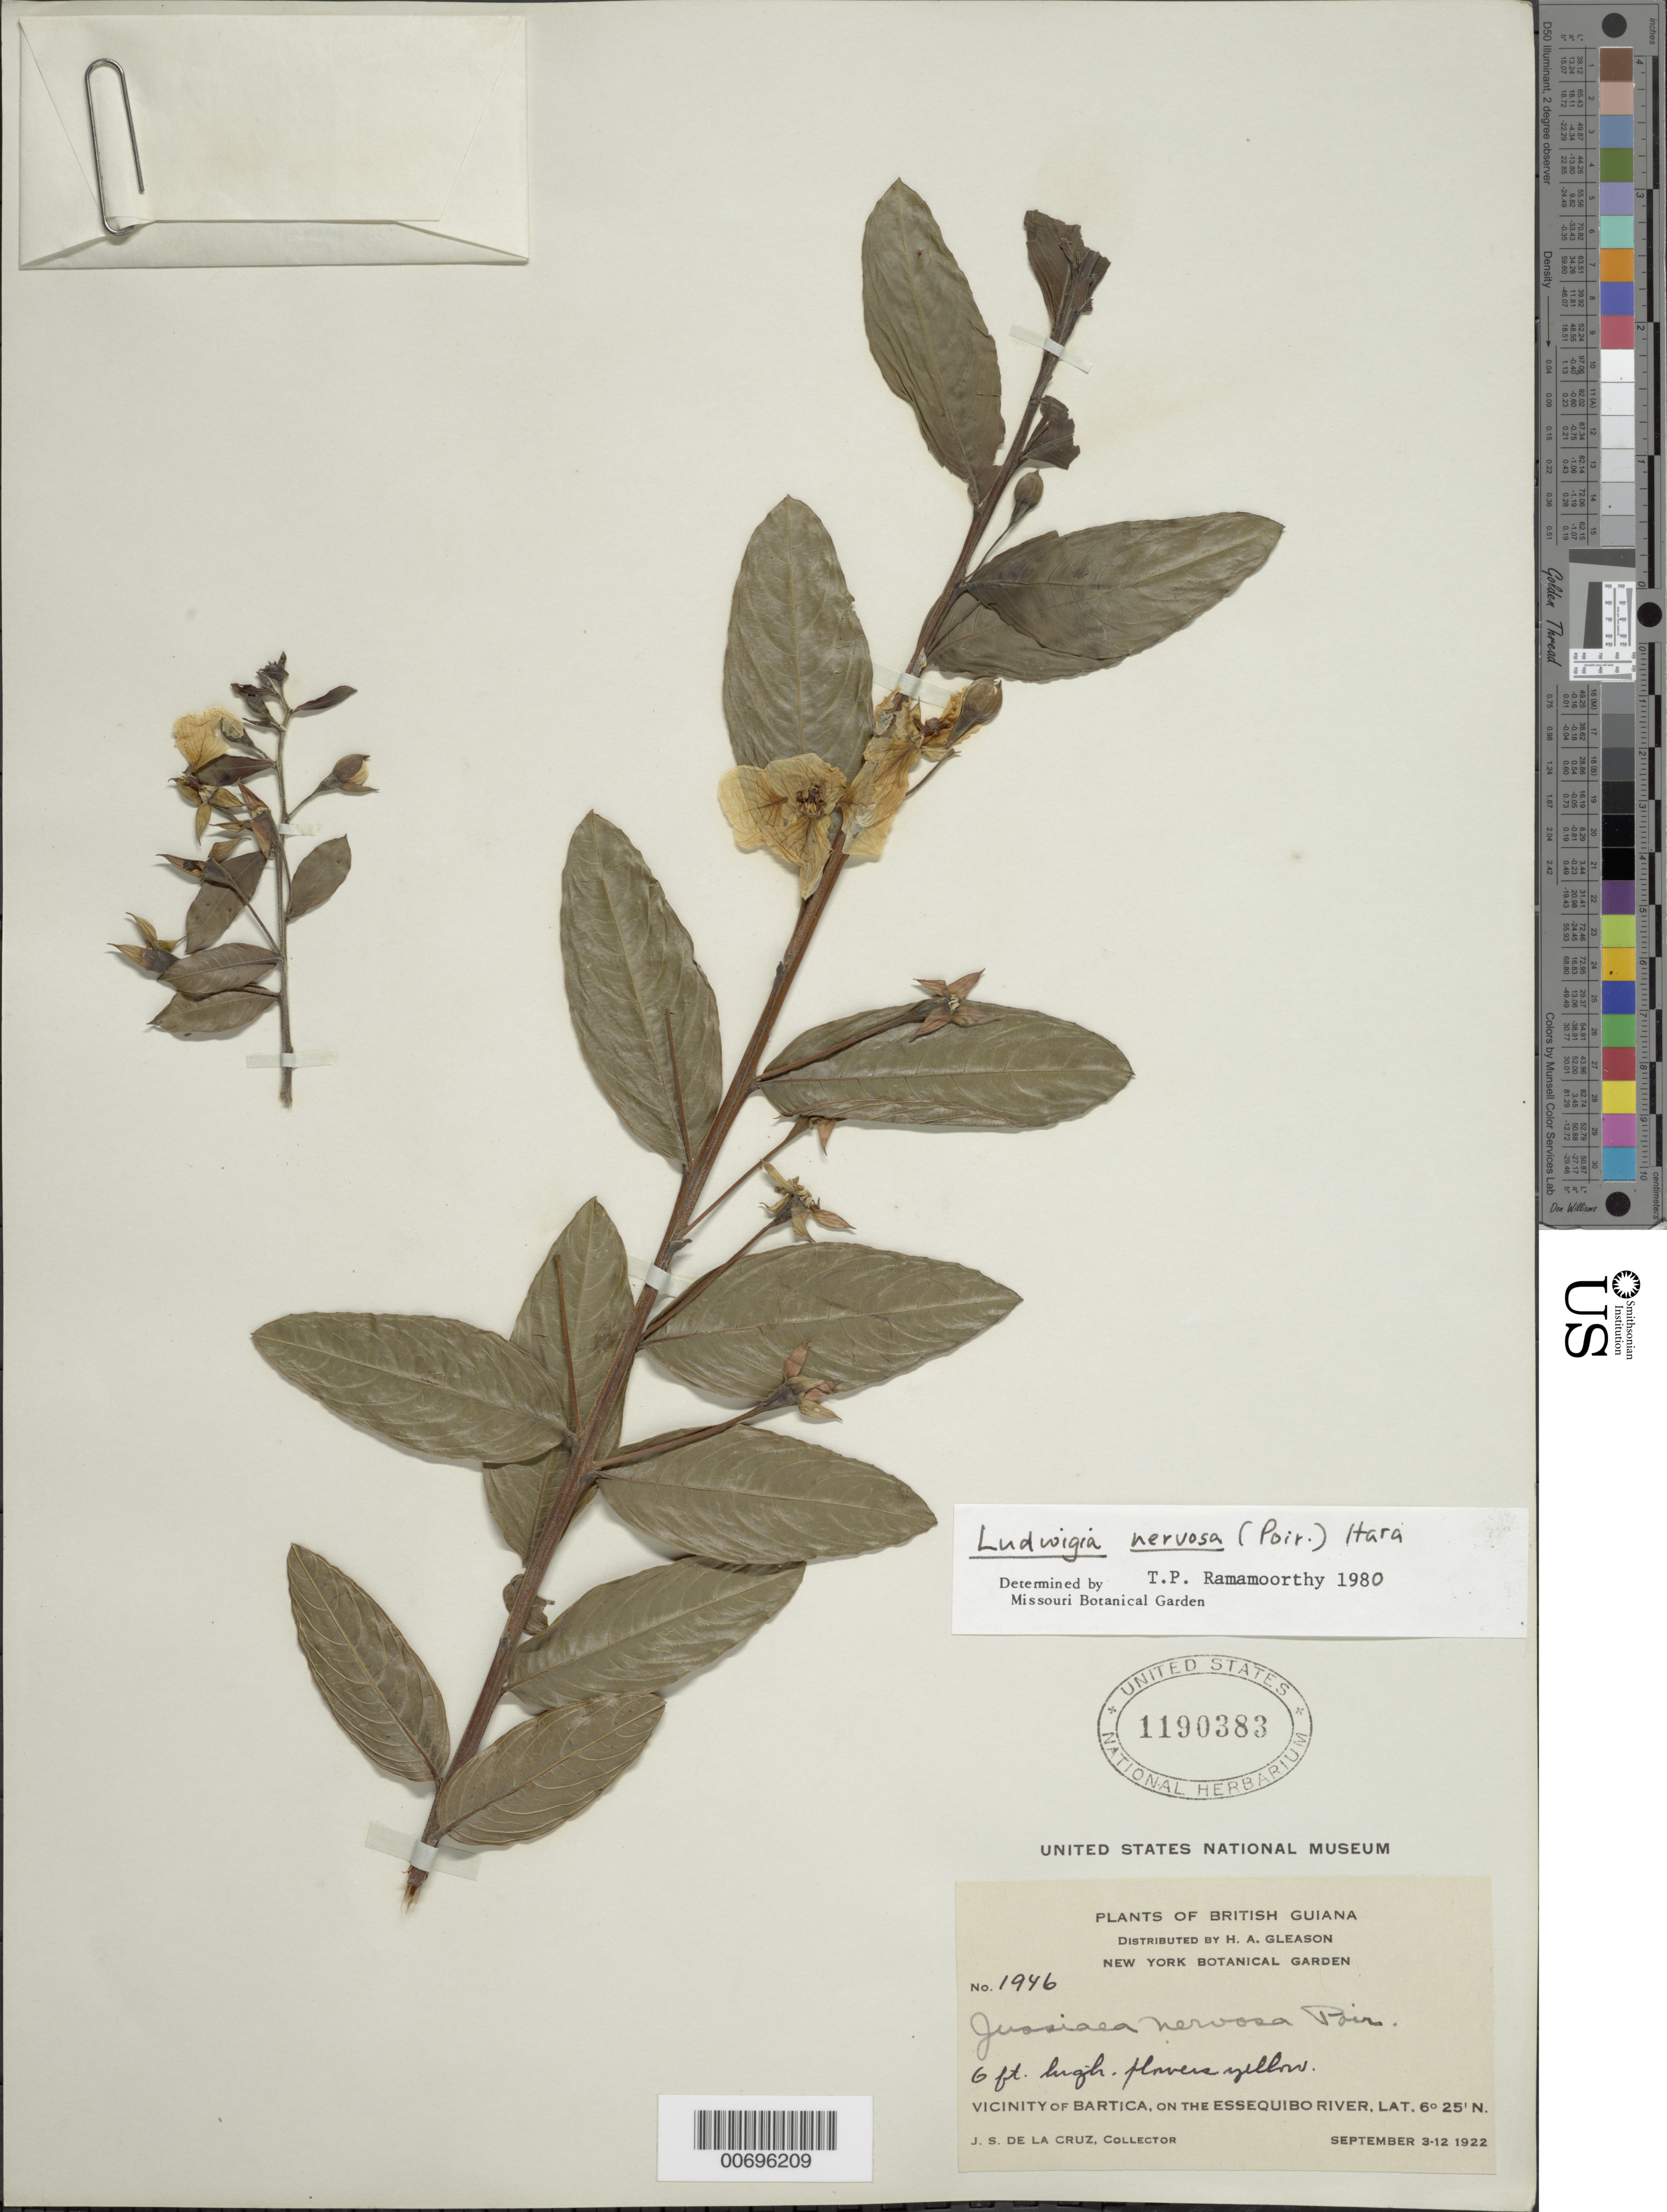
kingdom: Plantae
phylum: Tracheophyta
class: Magnoliopsida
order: Myrtales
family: Onagraceae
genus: Ludwigia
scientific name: Ludwigia nervosa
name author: (Poir.) H. Hara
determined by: Ramamoorthy, T. P.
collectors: J. S. de la Cruz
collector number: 1946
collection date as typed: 3-Sep-22 to 12-Sep-22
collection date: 1922-09-03/1922-09-12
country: Guyana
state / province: Cuyuni-Mazaruni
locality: Bartica, vic., on the Essequibo River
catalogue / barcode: US 1190383